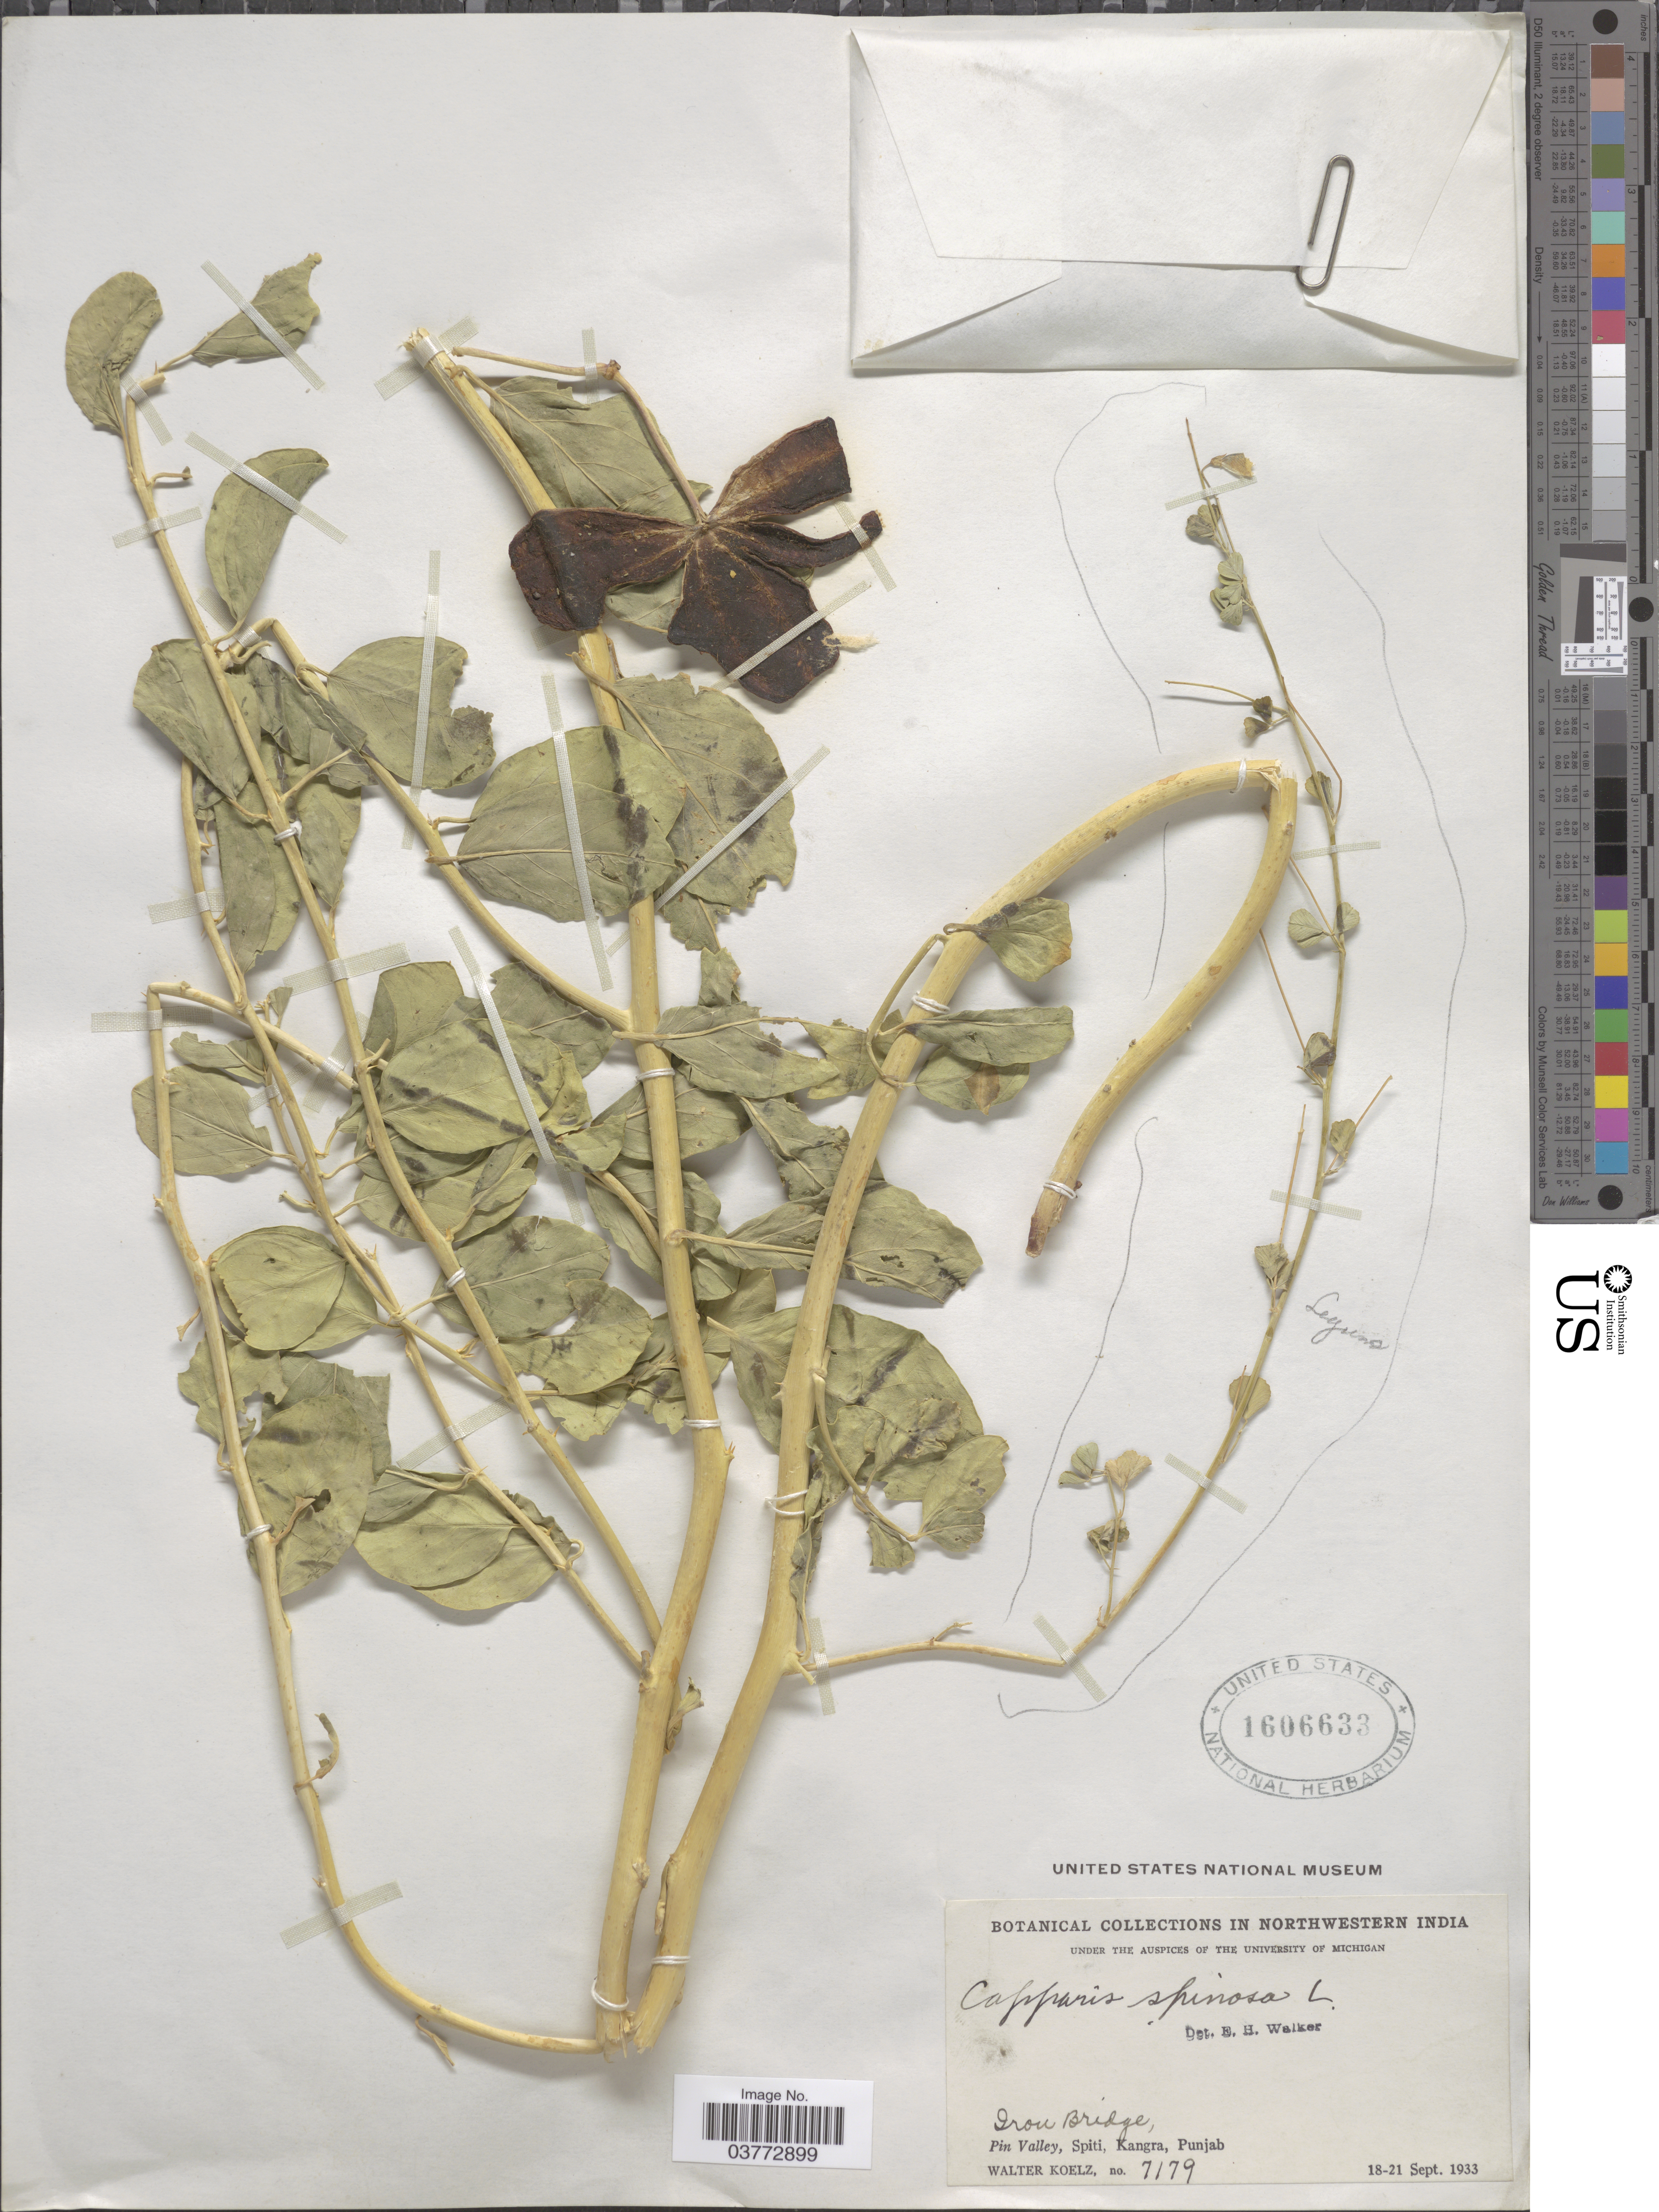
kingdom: Plantae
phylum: Tracheophyta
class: Magnoliopsida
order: Brassicales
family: Capparaceae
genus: Capparis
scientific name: Capparis sicula subsp. sicula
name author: Veill. ex Duhamel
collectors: W. N. Koelz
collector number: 7179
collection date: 1933-09-18/1933-09-21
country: India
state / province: Punjab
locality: Northwestern India. Iron, Bridge, Pin Valley, Spiti, Kangra.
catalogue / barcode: US 1606633